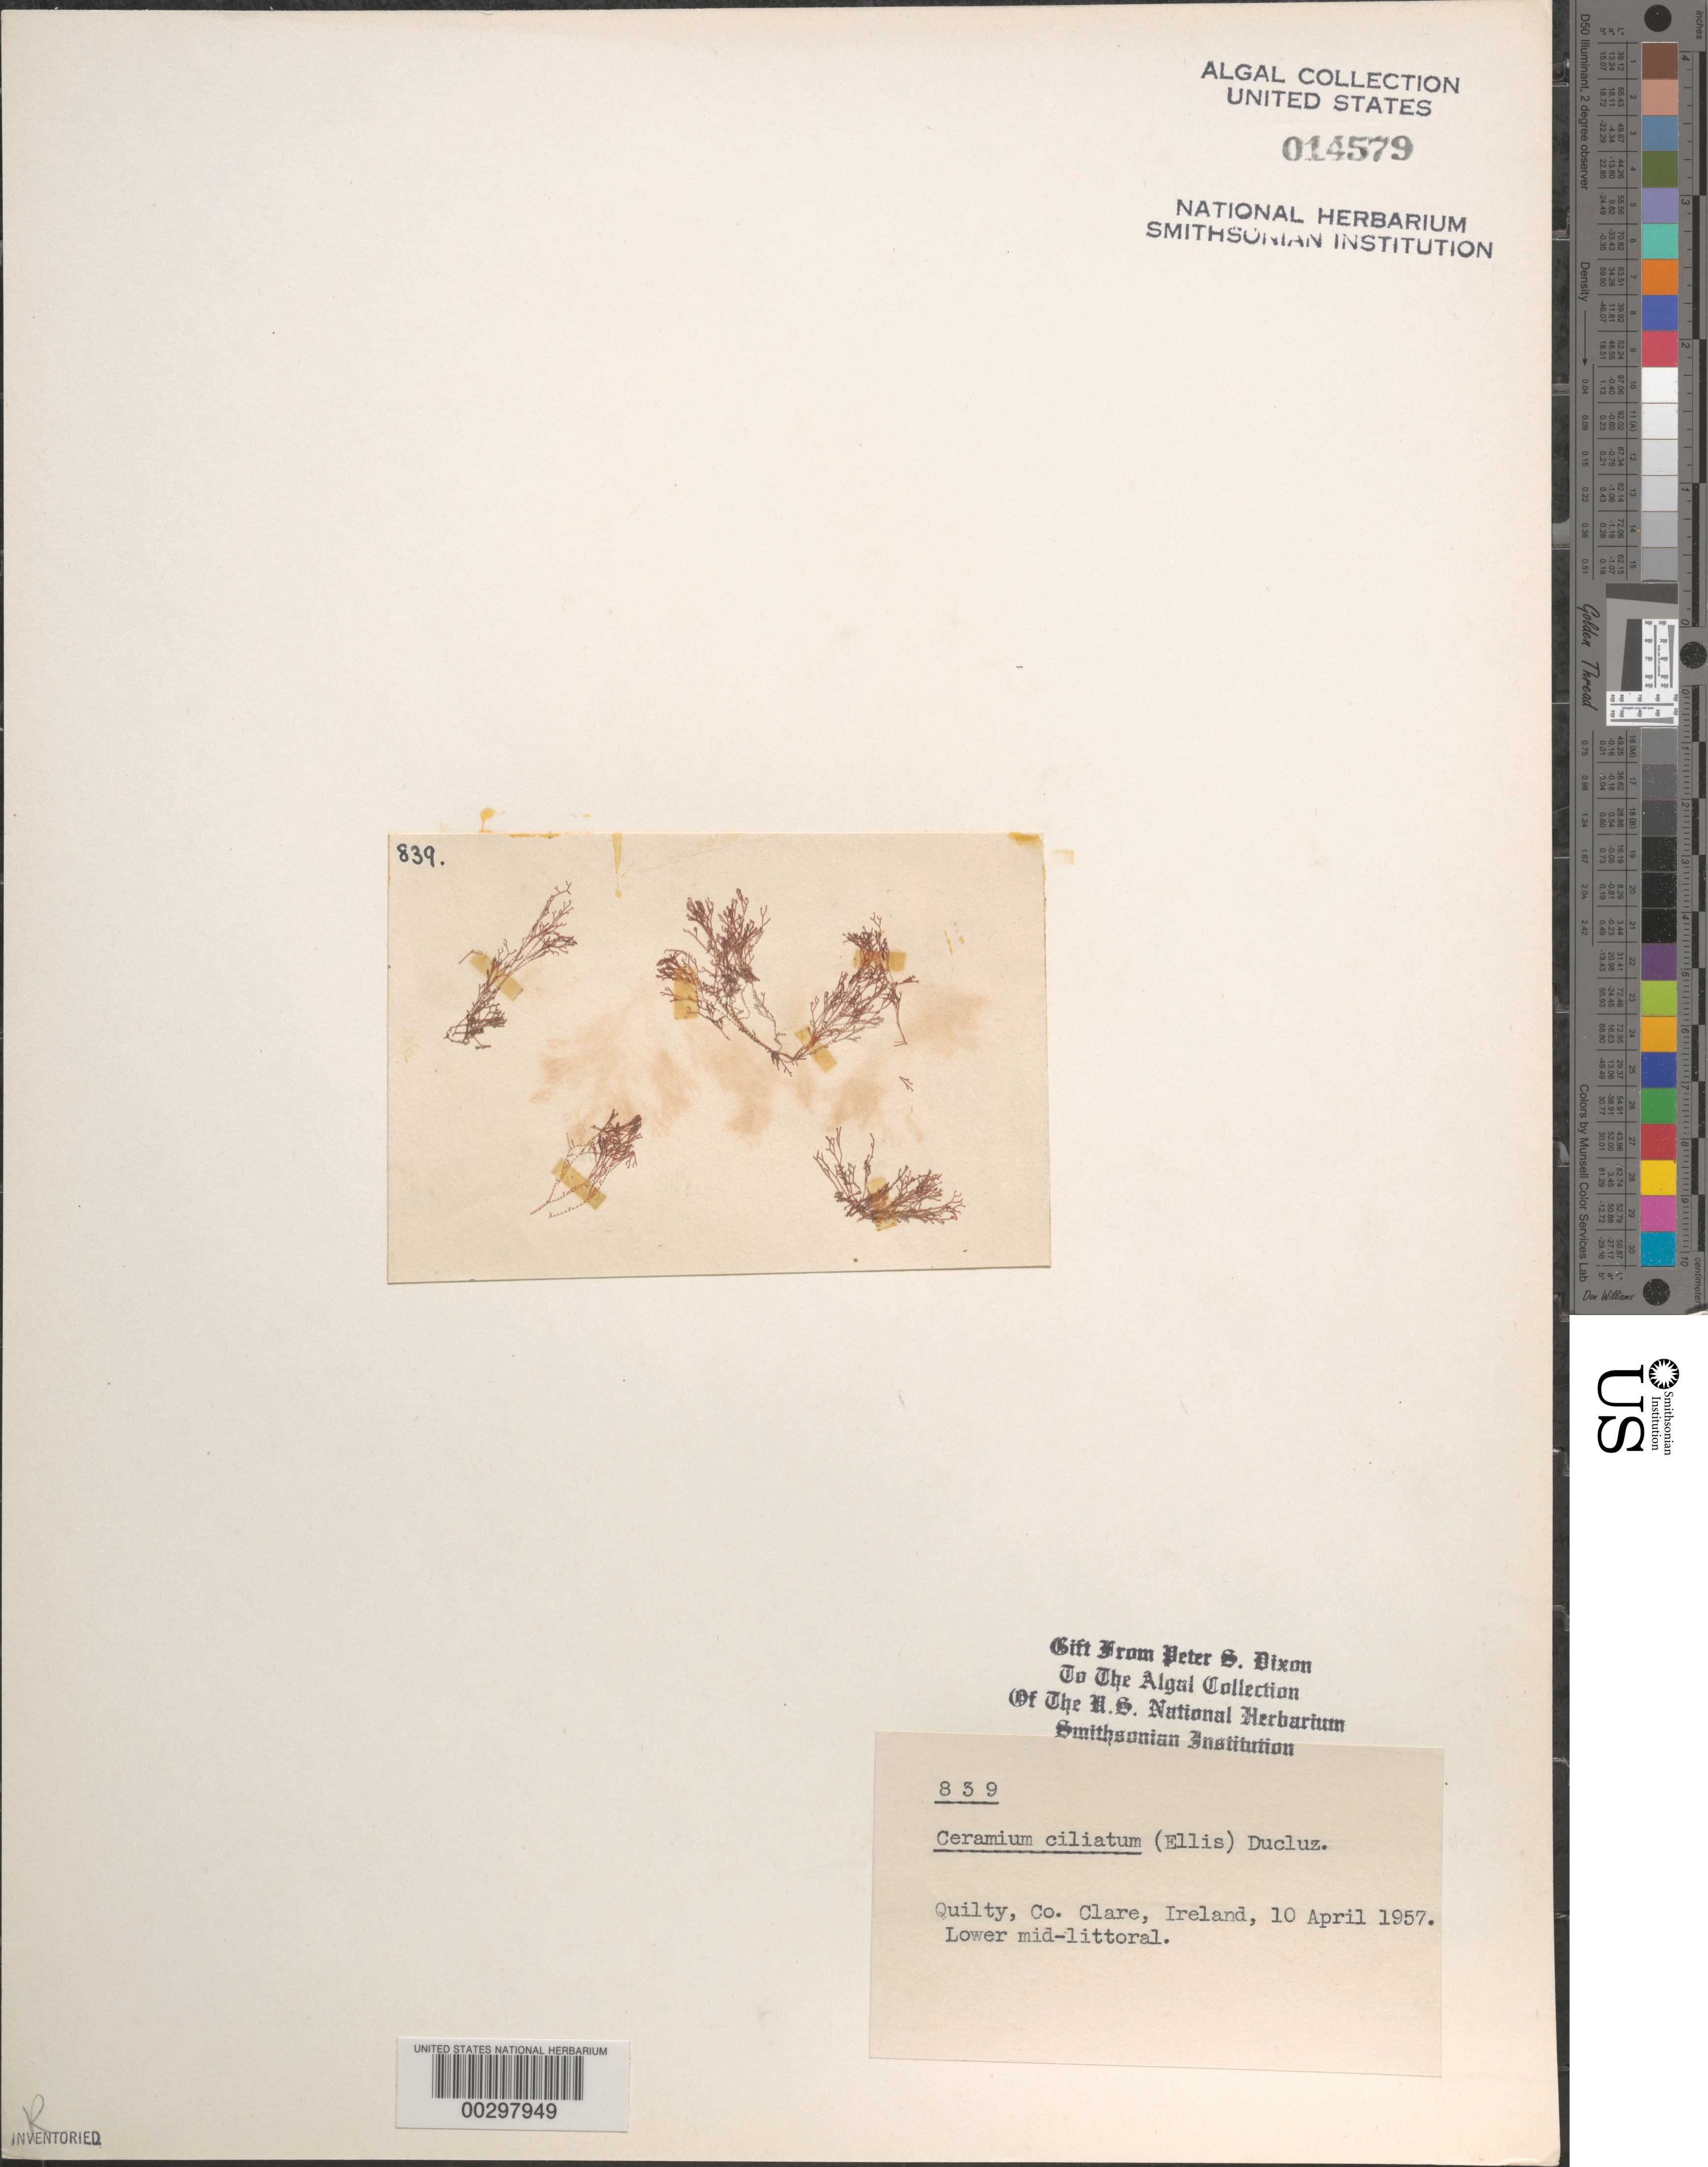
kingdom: Plantae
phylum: Rhodophyta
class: Florideophyceae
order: Ceramiales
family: Ceramiaceae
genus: Ceramium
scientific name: Ceramium ciliatum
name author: (J. Ellis) Ducluzeau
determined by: Dixon, P. S.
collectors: P. S. Dixon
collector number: PSD 839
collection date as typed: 10 Apr 1957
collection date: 1957-04-10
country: Ireland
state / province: Munster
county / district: Clare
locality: Quilty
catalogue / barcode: US 14579